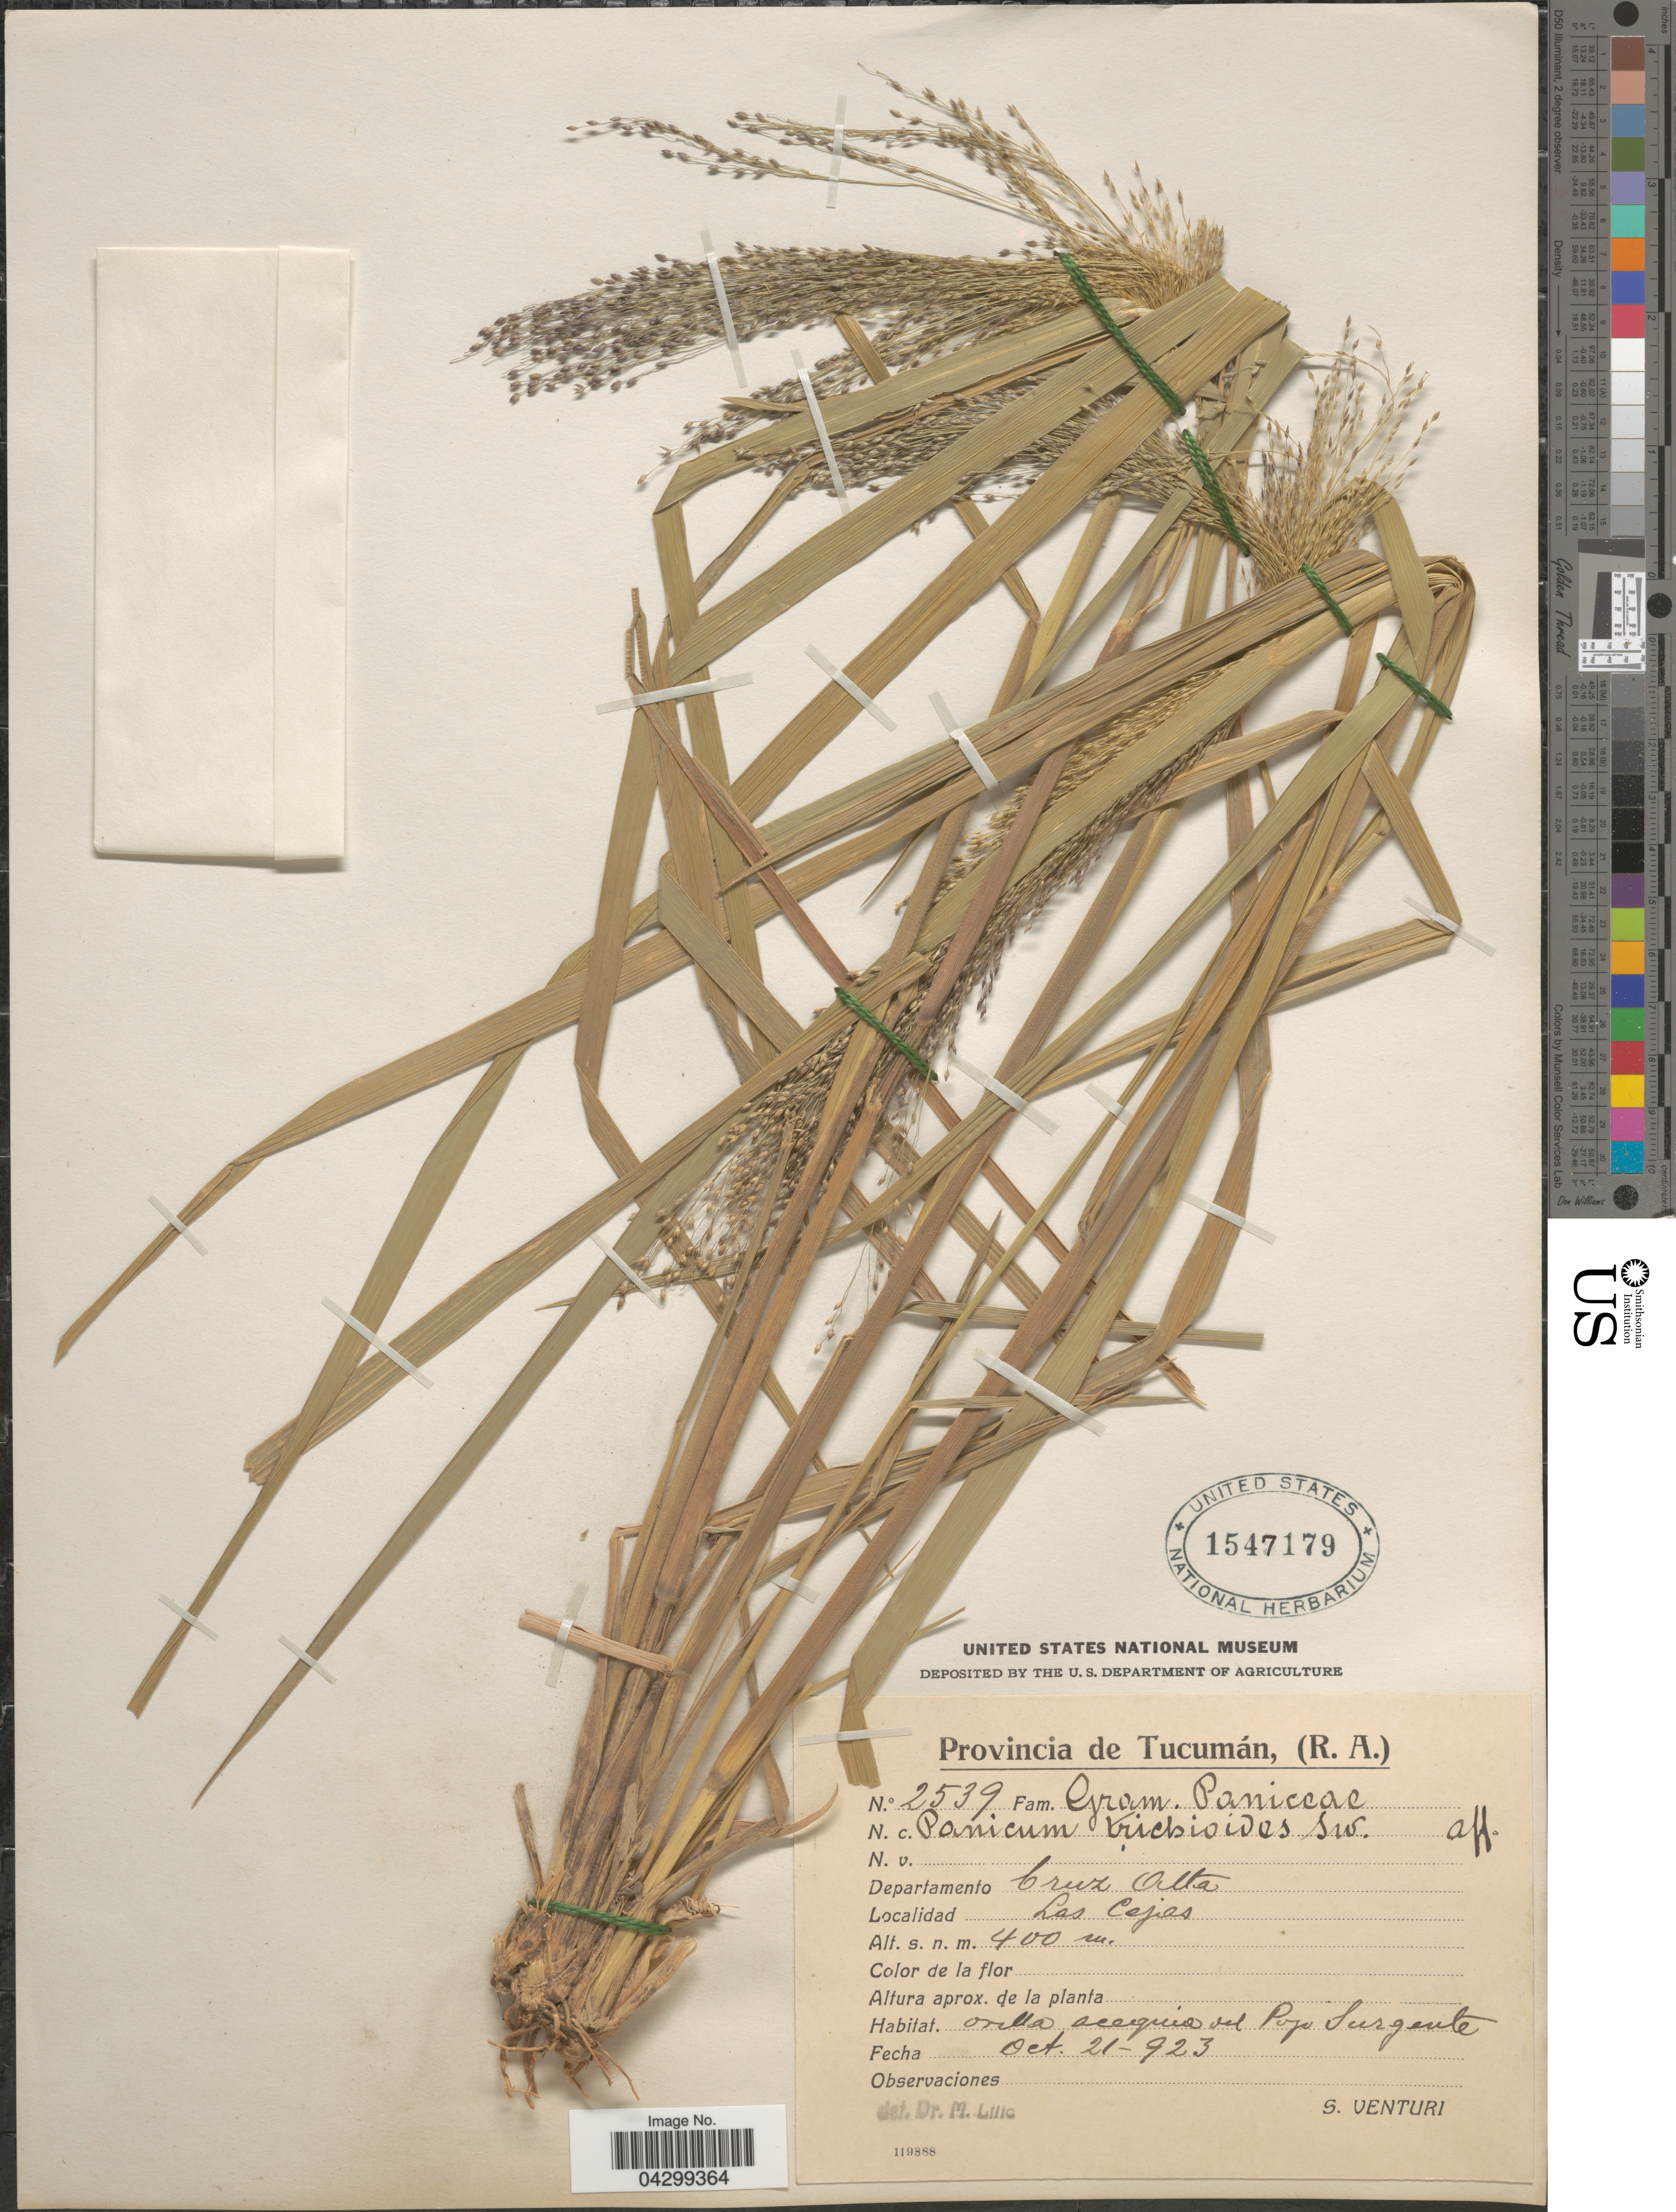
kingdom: Plantae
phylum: Tracheophyta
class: Liliopsida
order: Poales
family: Poaceae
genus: Panicum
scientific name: Panicum bergii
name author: Arechav.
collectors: S. Venturi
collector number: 2539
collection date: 1923-10-21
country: Argentina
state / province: Tucuman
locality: (R.A.) Departamento Cruz Alta. Las Cejas.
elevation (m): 400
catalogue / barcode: US 1547179